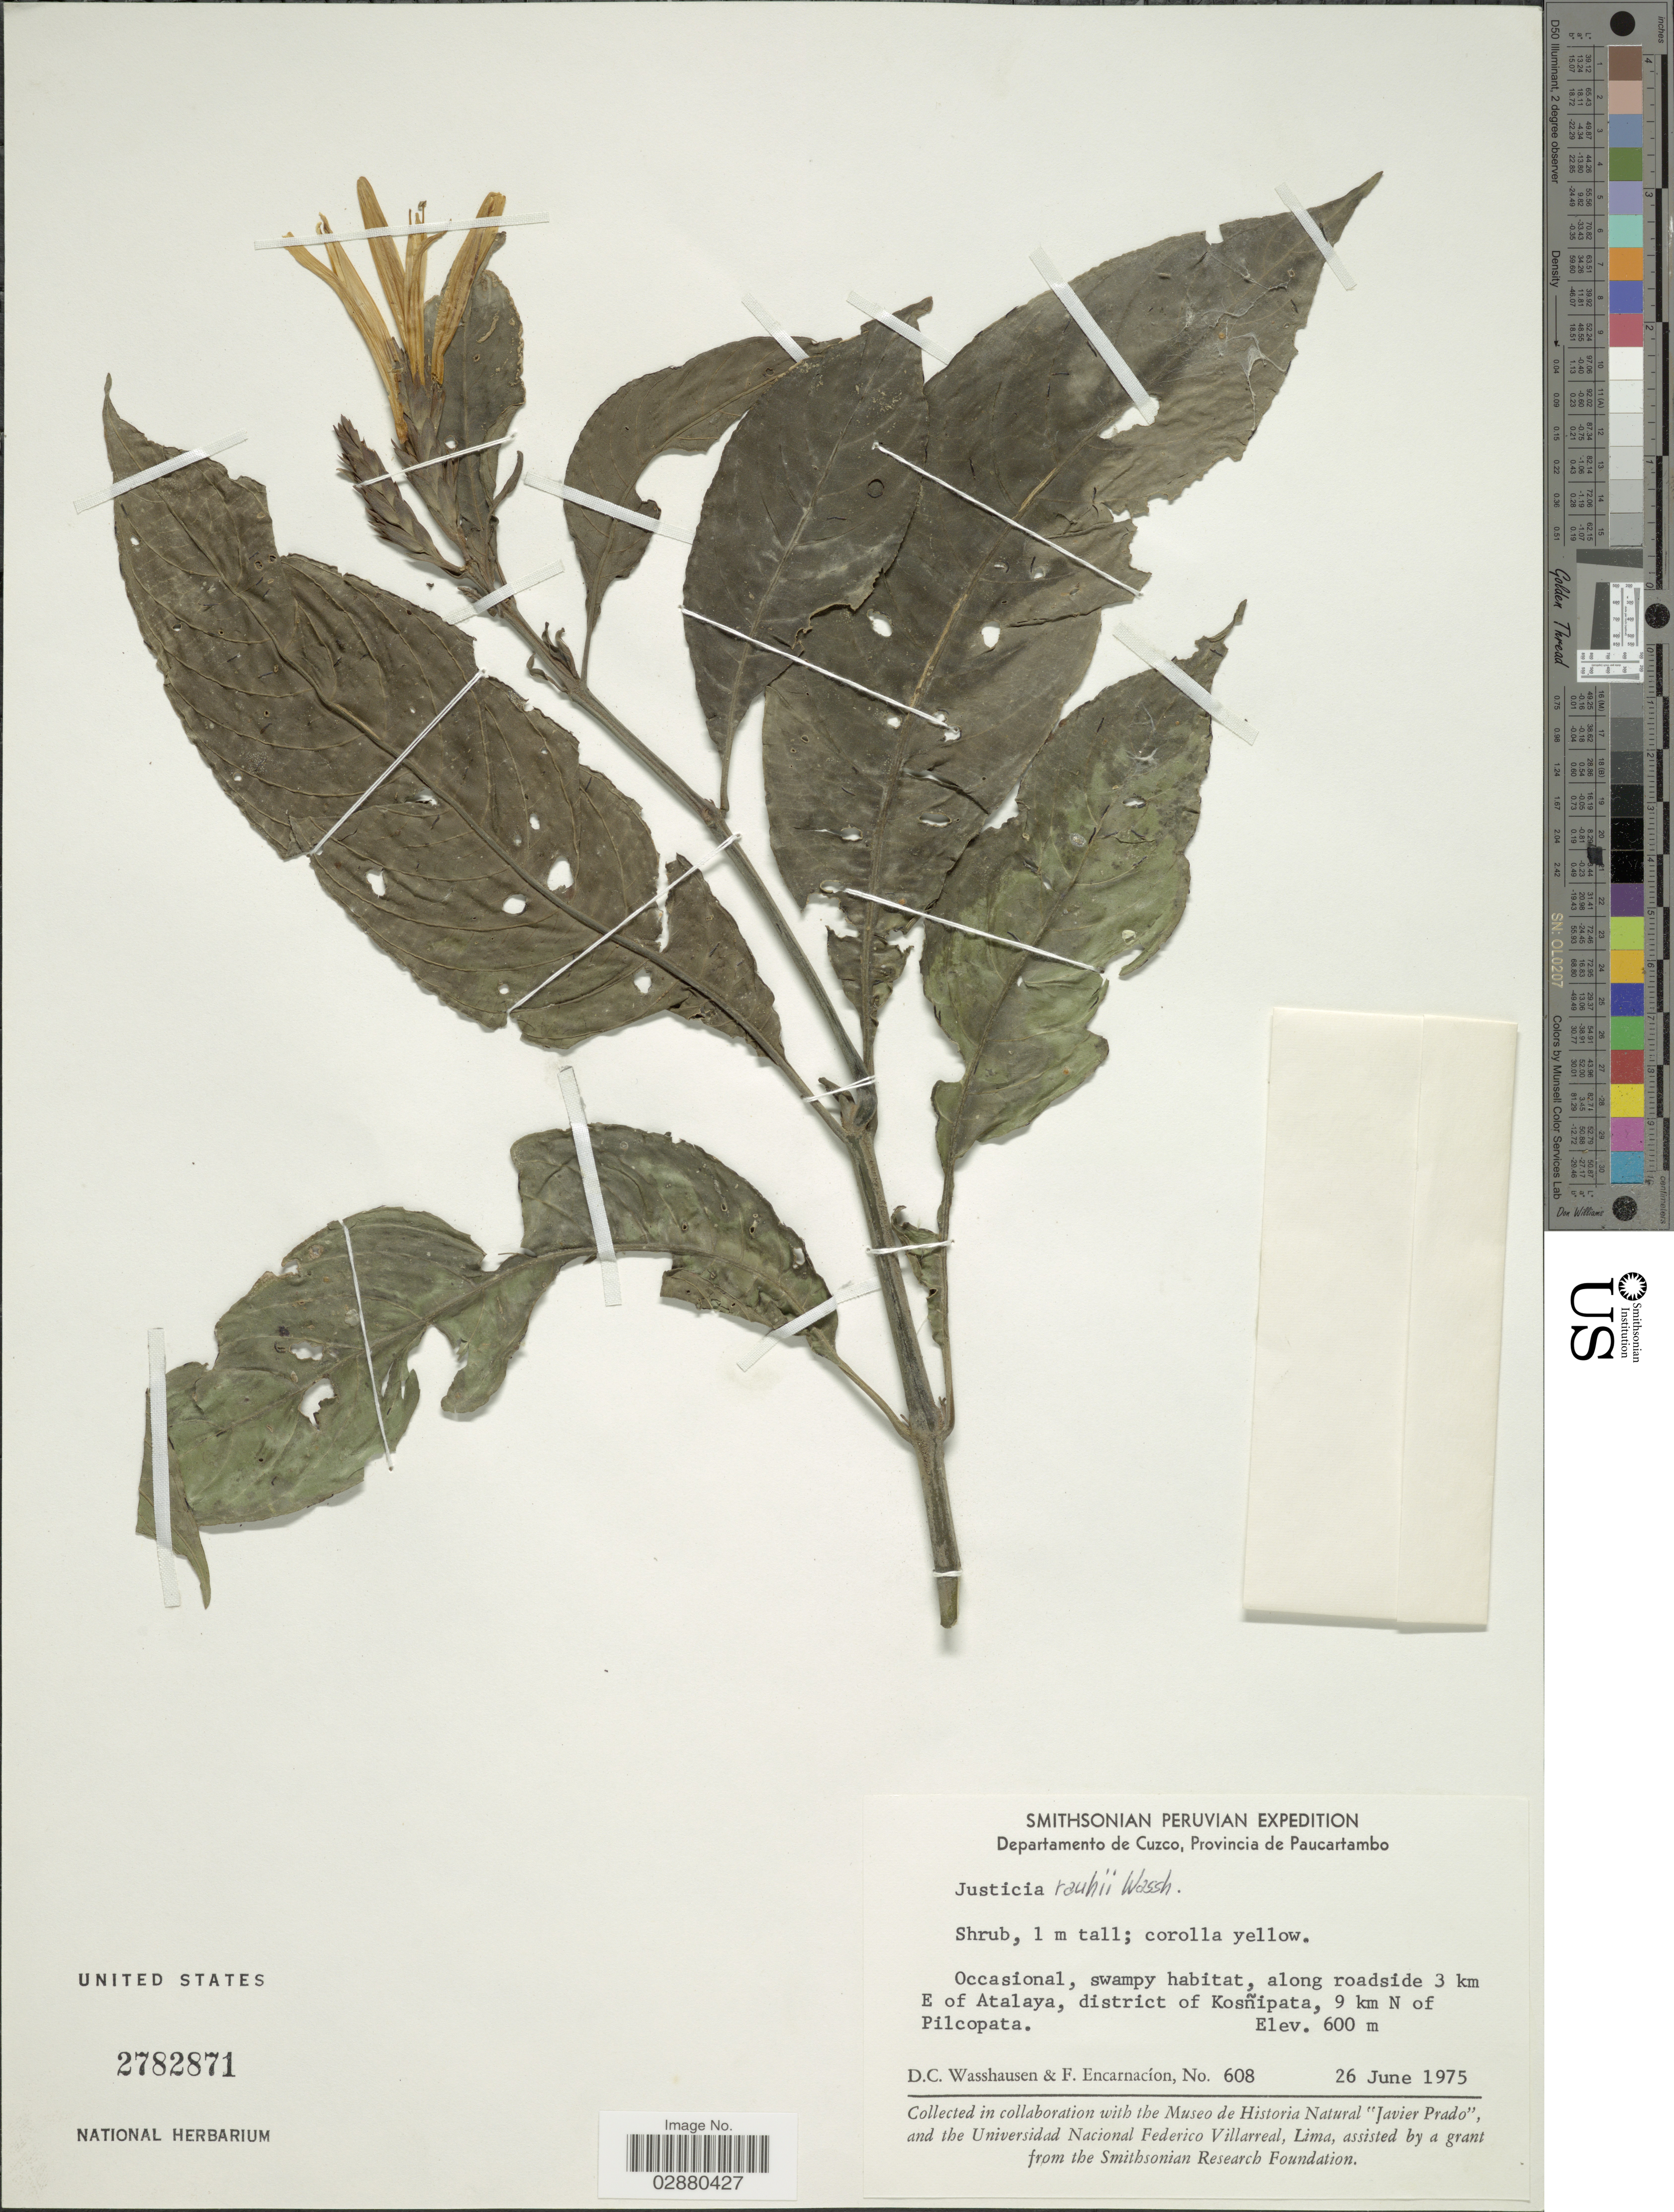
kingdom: Plantae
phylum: Tracheophyta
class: Magnoliopsida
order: Lamiales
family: Acanthaceae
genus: Justicia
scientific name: Justicia rauhii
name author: Wassh.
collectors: D. C. Wasshausen & F. Encarnación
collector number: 608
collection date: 1975-06-26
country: Peru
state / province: Cusco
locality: Departamento de Cuzco, Provincia de Paucartambo. Along roadside 3 km E of Atalaya, district of Kosñipata, 9 km N of Pilcopata.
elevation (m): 600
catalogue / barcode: US 2782871